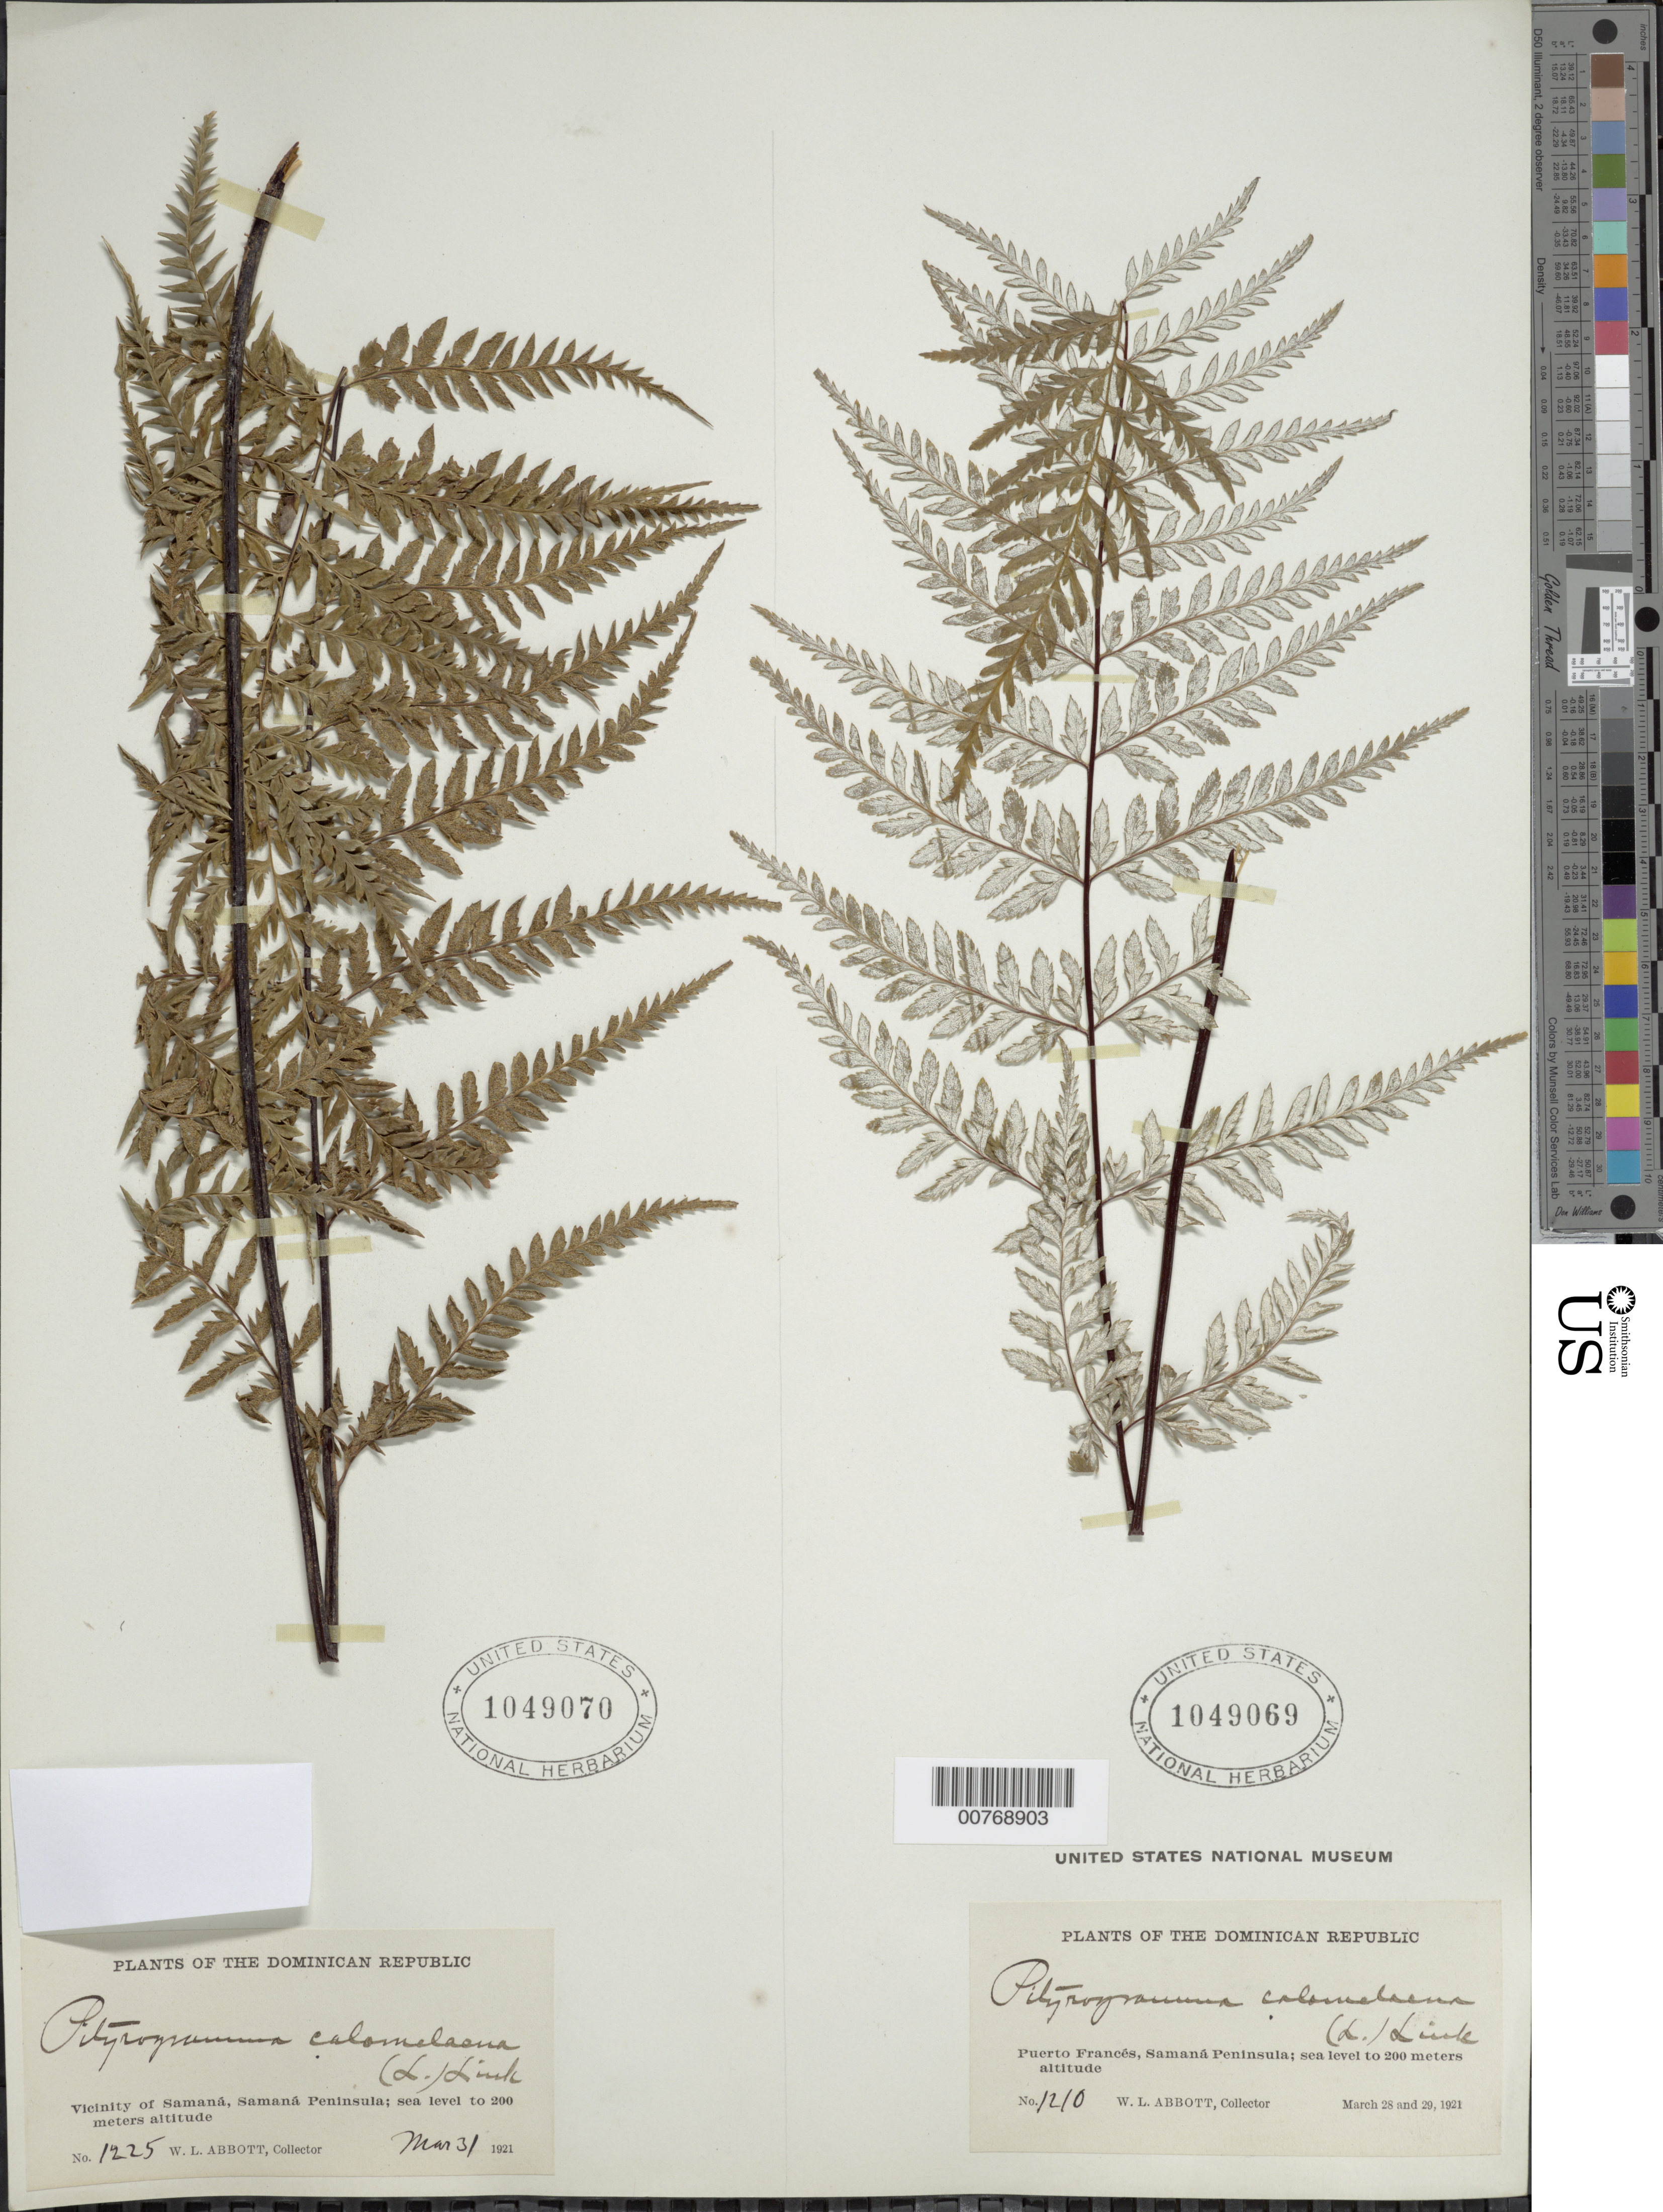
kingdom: Plantae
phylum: Tracheophyta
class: Polypodiopsida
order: Polypodiales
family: Pteridaceae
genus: Pityrogramma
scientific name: Pityrogramma calomelanos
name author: (L.) Link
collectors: W. L. Abbott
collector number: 1210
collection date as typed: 28 Mar 1910 to 29 Mar 1921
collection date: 1910-03-28/1921-03-29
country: Dominican Republic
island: Hispaniola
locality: Puerto Francés, Samaná Penisula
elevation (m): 0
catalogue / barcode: US 1049069